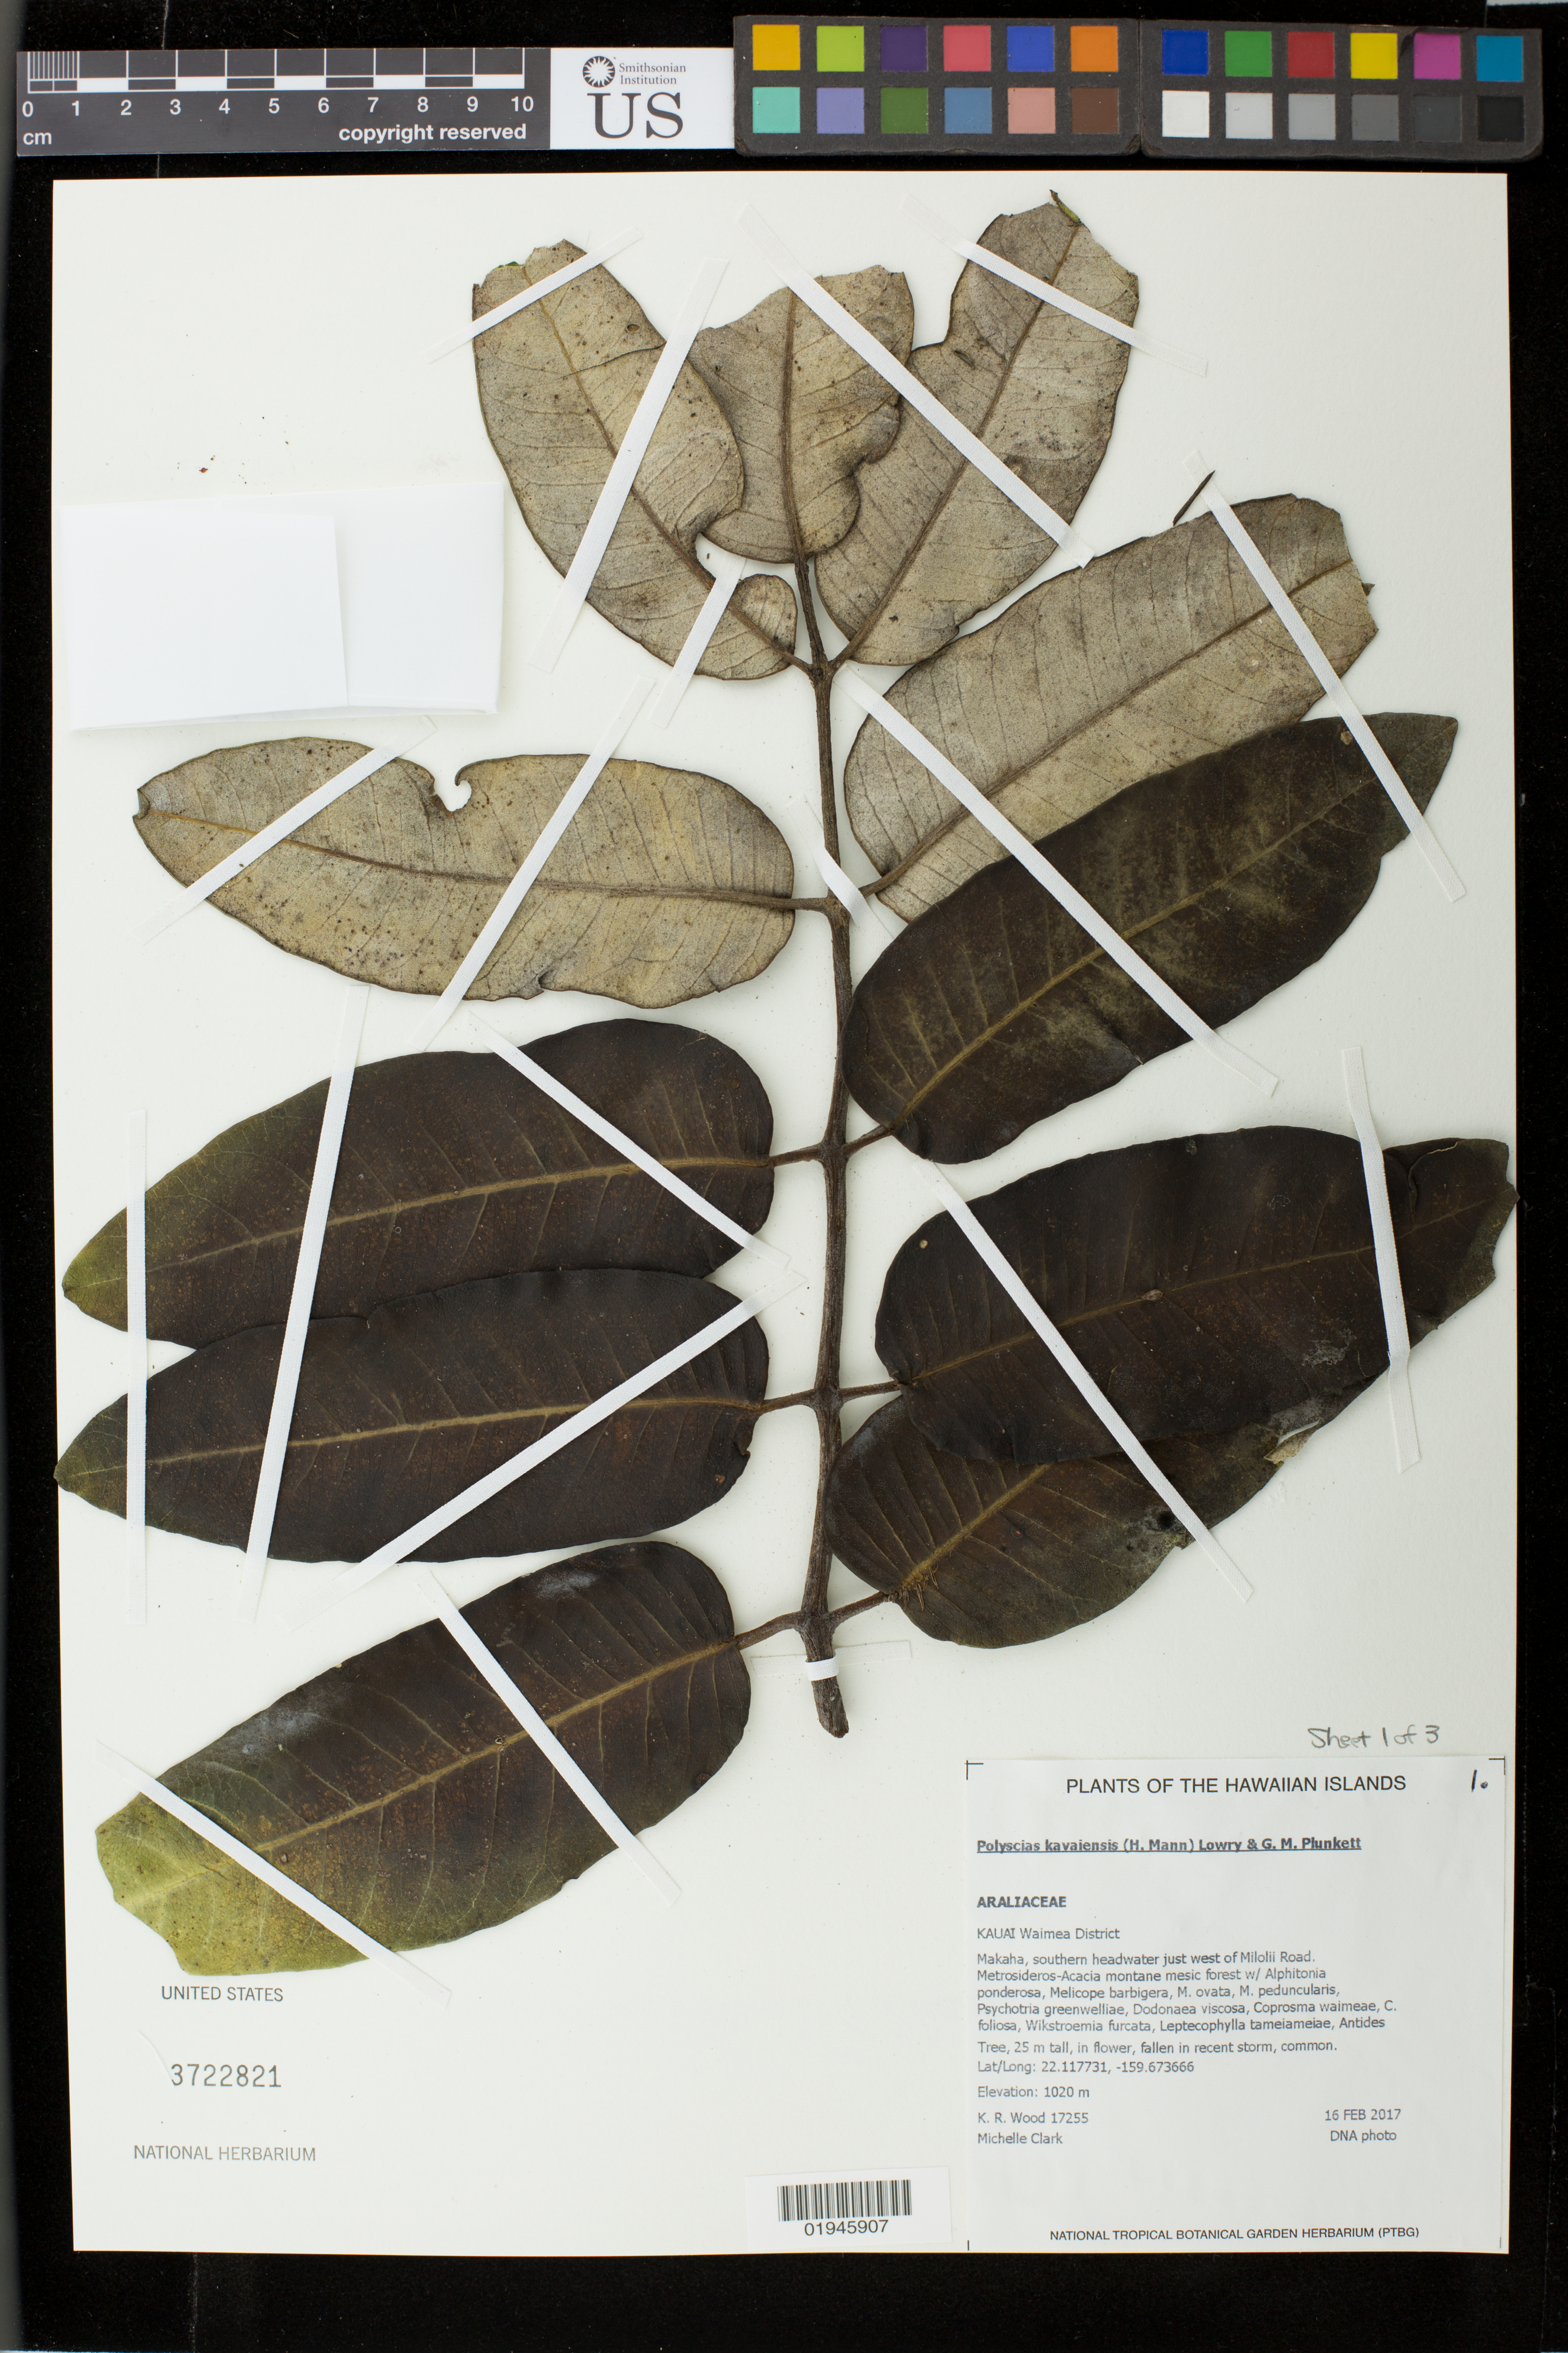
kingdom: Plantae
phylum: Tracheophyta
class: Magnoliopsida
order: Apiales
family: Araliaceae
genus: Polyscias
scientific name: Polyscias kavaiensis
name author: (H. Mann) Lowry & G. M. Plunkett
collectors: K. R. Wood & M. Clark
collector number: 17255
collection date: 2017-02-16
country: United States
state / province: Hawaii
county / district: Kauai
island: Kaua'i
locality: Waimea District, Makaha, southern headwater just west of Milolii Road.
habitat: Montane mesic forest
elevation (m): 1020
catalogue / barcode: US 3722821